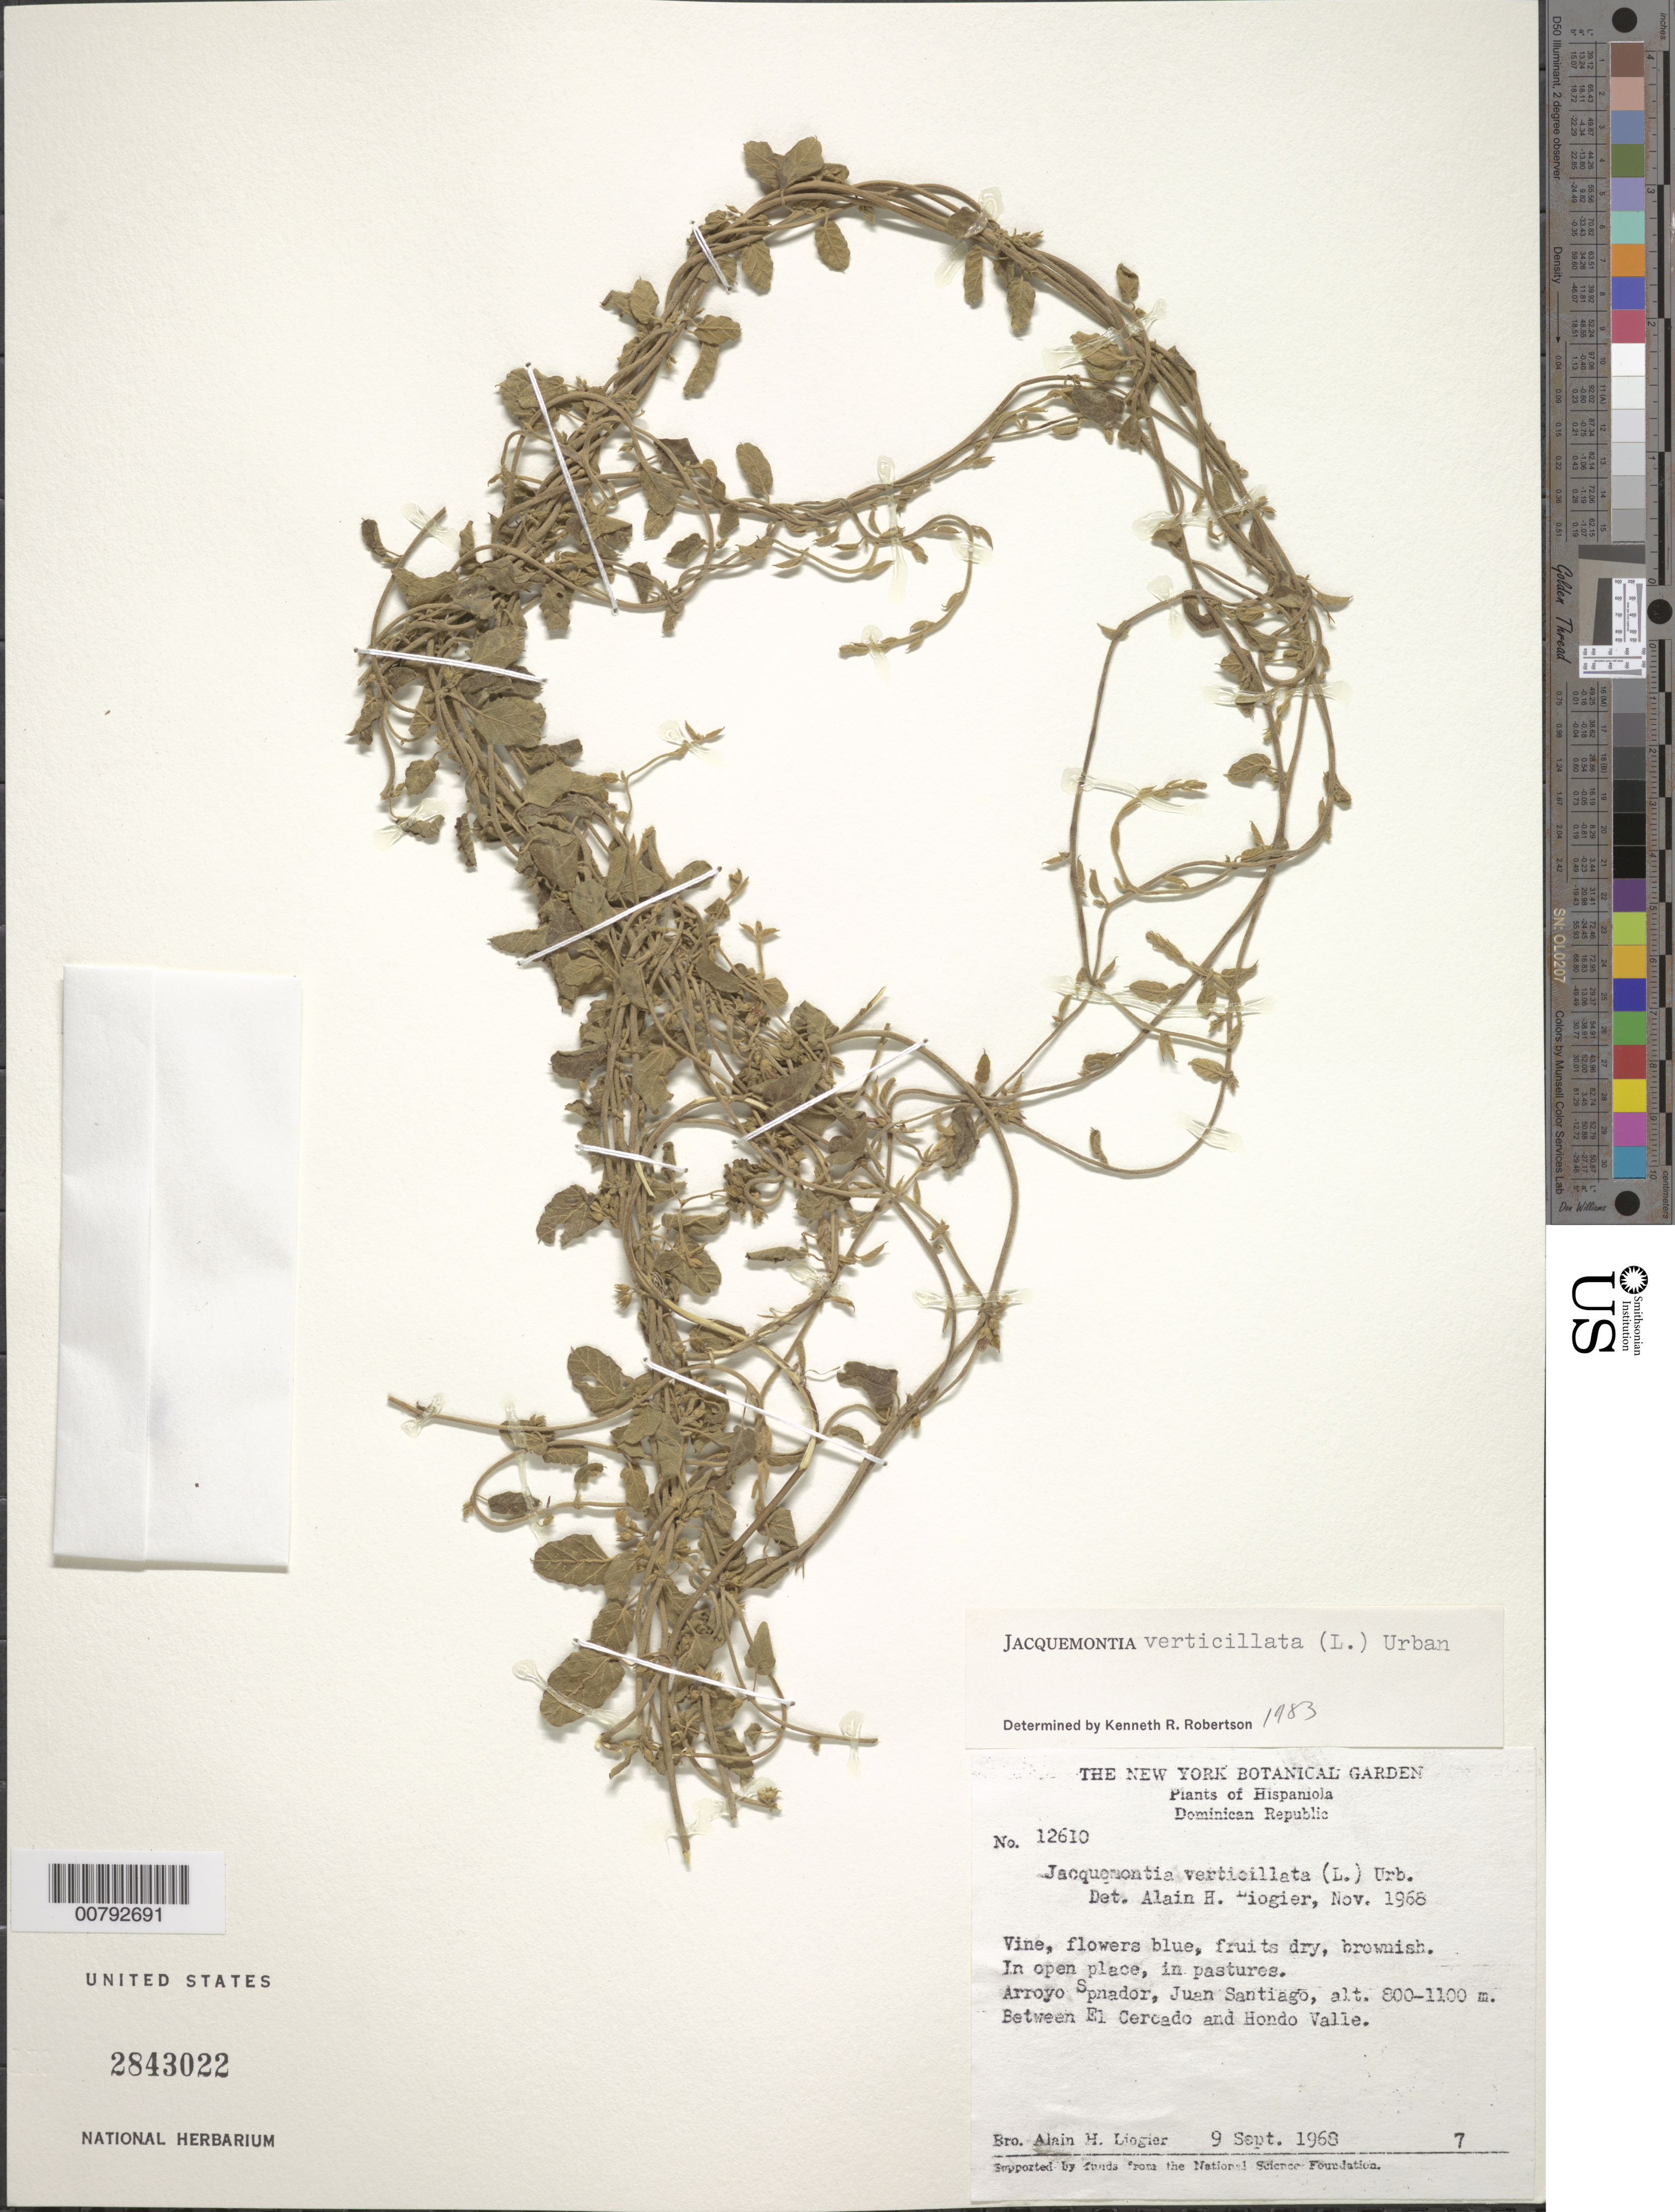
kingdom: Plantae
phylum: Tracheophyta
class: Magnoliopsida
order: Solanales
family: Convolvulaceae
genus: Jacquemontia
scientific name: Jacquemontia verticillata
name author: (L.) Urb.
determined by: Robertson, K. R.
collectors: A. H. Liogier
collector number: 12610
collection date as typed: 09 Sep 1968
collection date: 1968-09-09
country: Dominican Republic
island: Hispaniola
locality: Arroyo Sanador, Juan Santiago, between El Cercado and Hondo Valle.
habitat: In open place, in pastures.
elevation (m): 800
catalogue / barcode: US 2843022